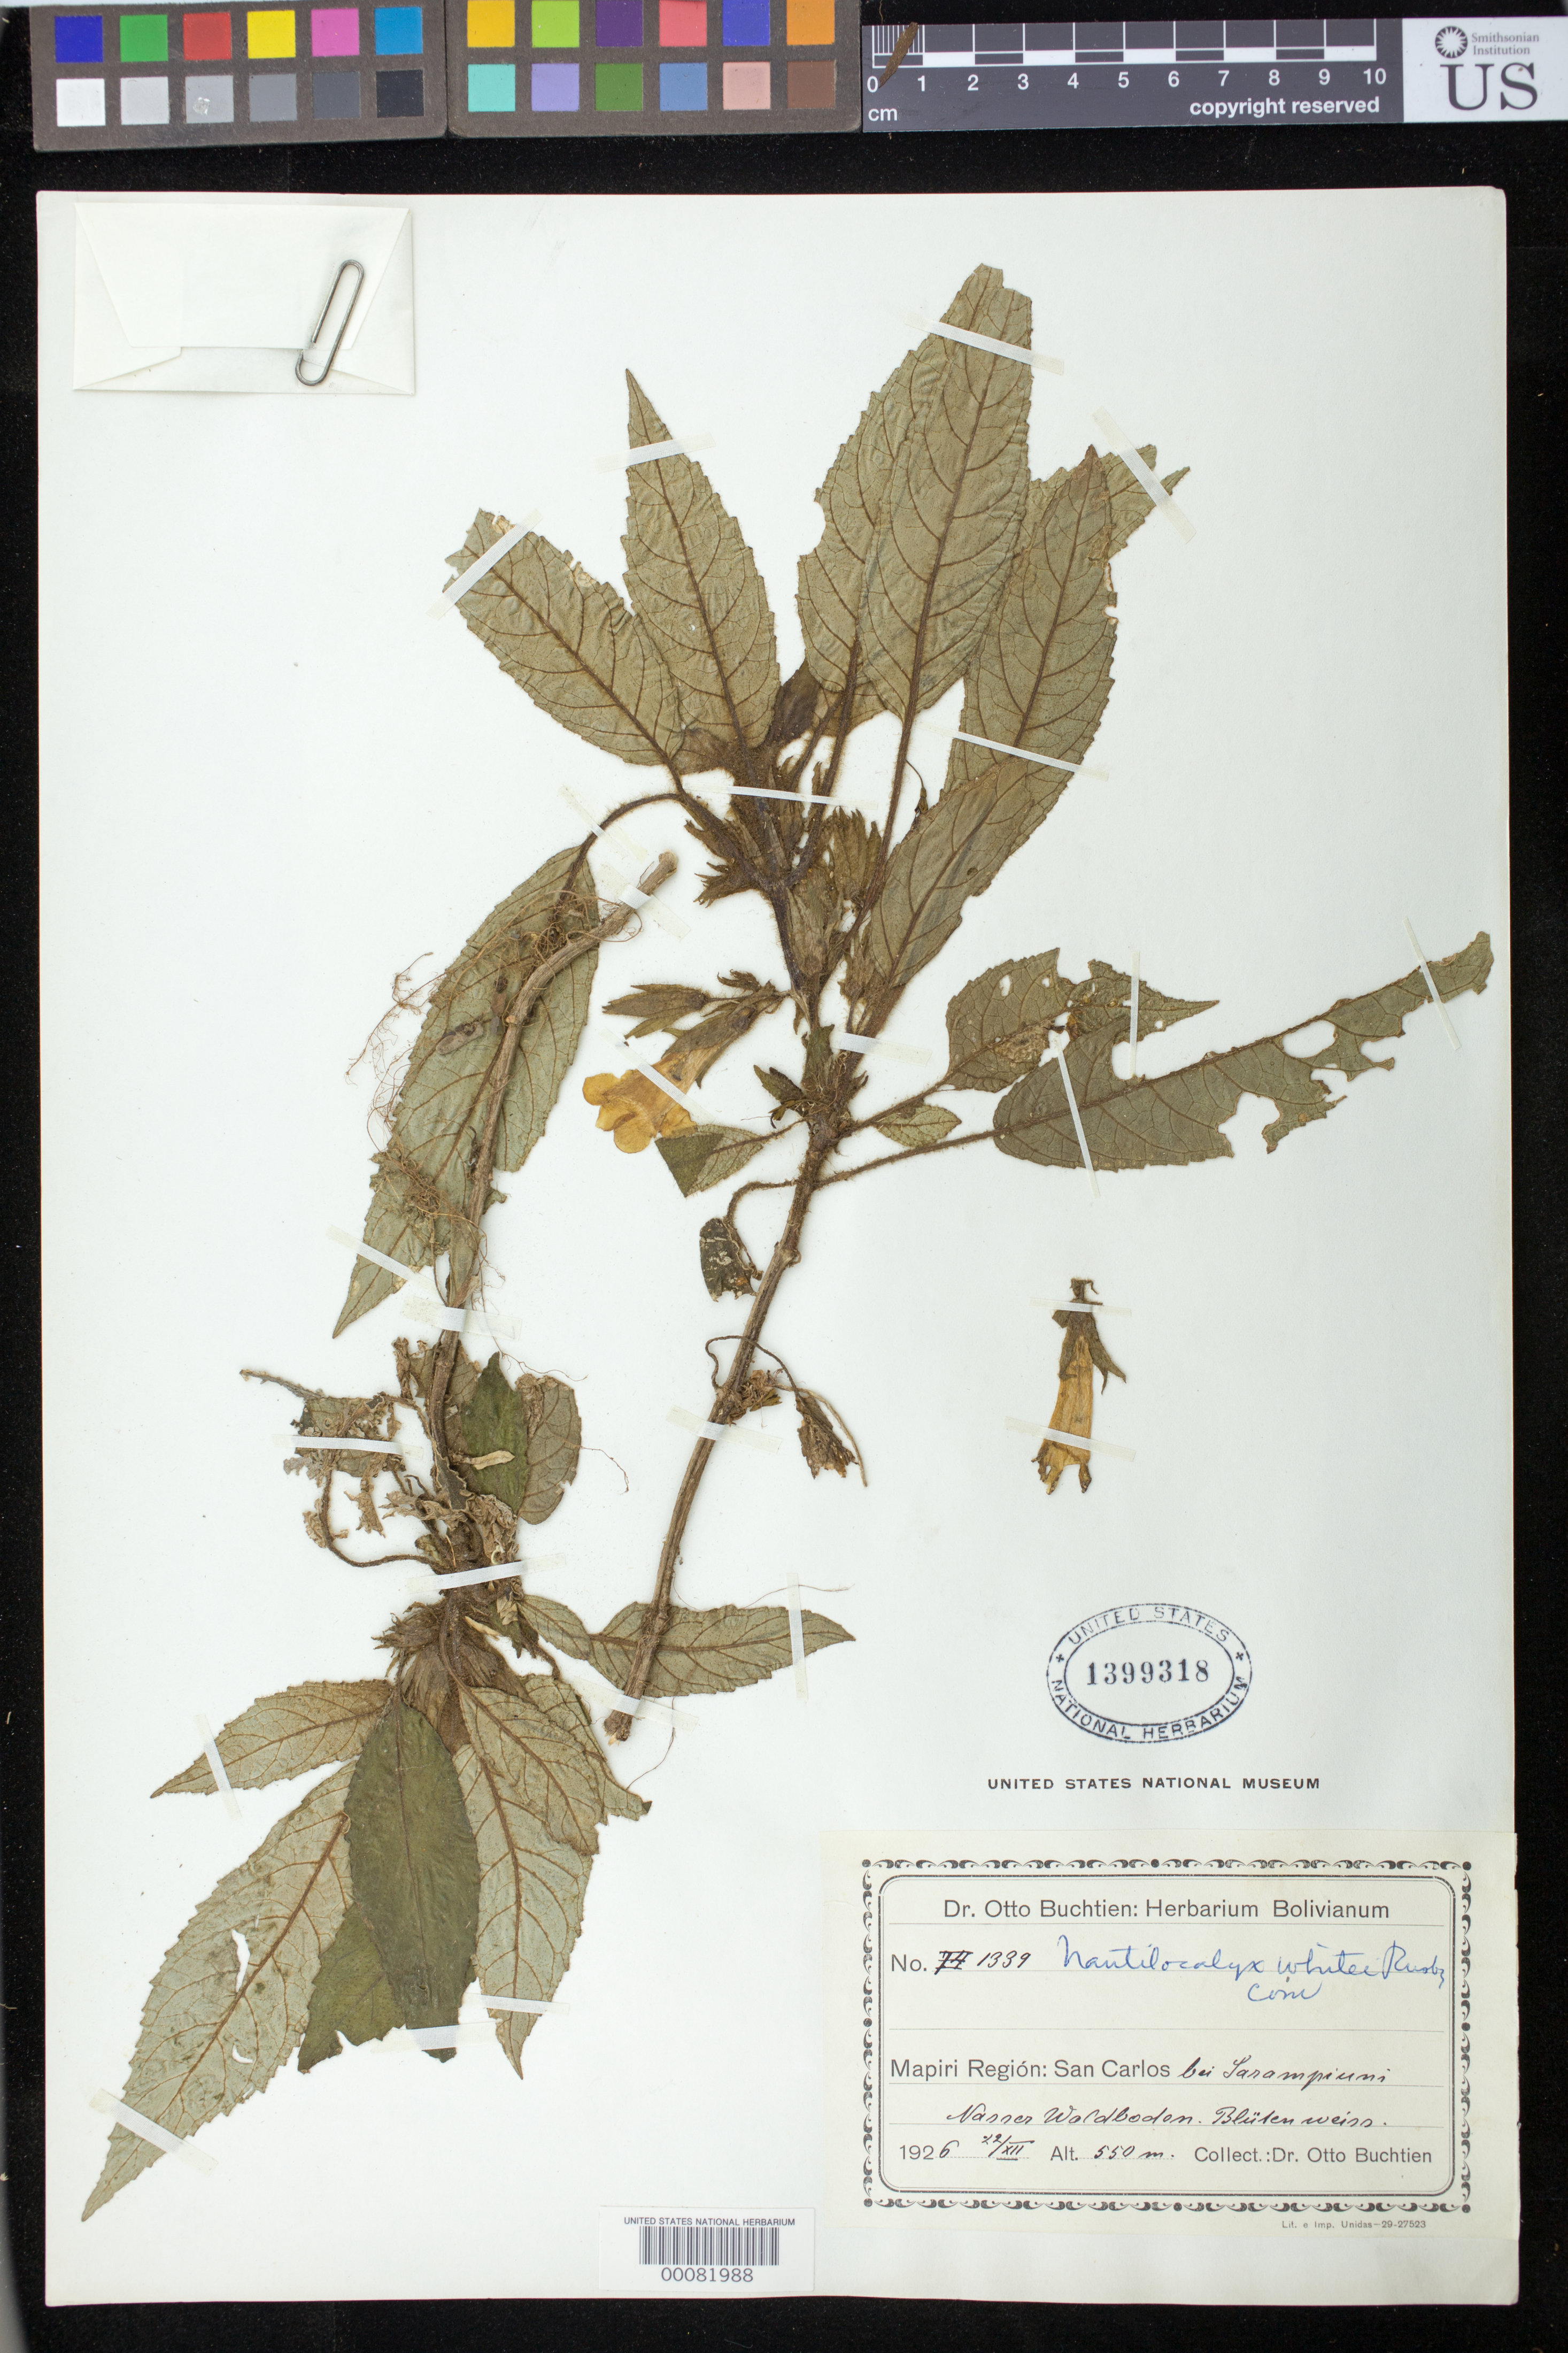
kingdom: Plantae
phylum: Tracheophyta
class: Magnoliopsida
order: Lamiales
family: Gesneriaceae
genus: Nautilocalyx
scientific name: Nautilocalyx whitei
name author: Rusby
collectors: O. Buchtien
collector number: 1339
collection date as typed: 22 Dec 1926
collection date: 1926-12-22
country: Bolivia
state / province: La Paz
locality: Mapiri region, San Carlos near Sarampiuni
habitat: Wet low forest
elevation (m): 550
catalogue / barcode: US 1399318